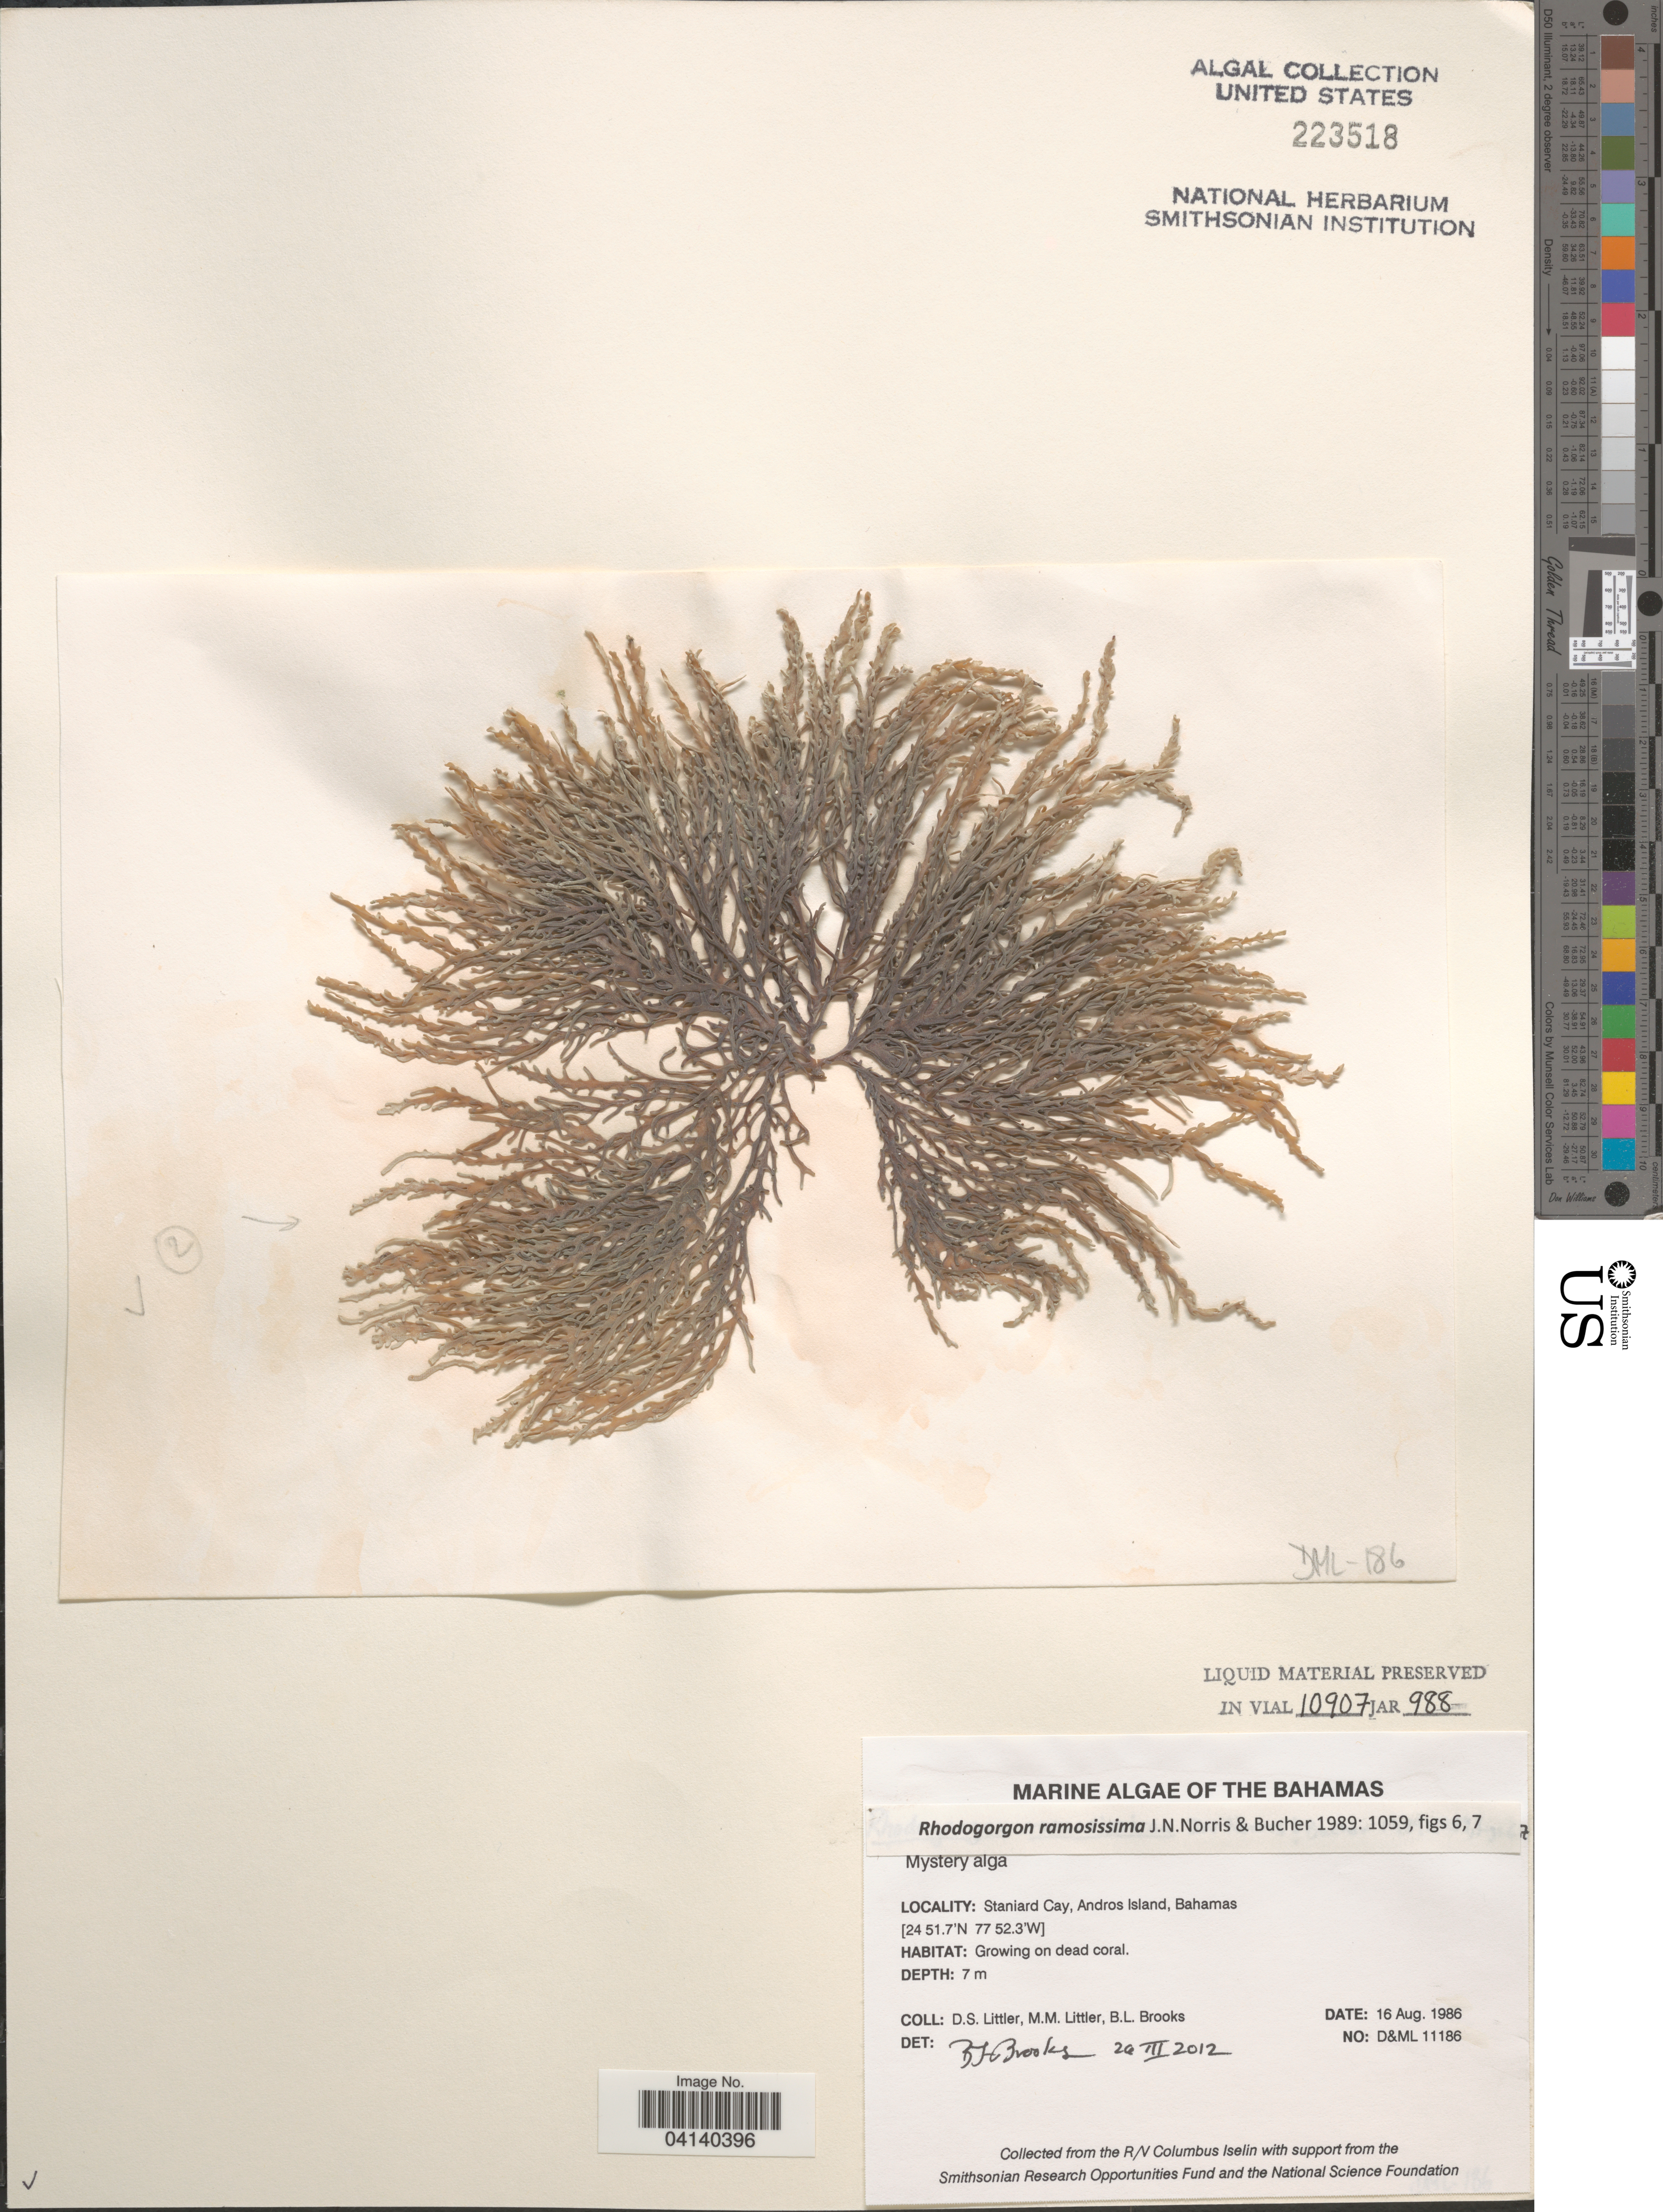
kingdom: Plantae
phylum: Rhodophyta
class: Florideophyceae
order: Rhodogorgonales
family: Rhodogorgonaceae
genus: Rhodogorgon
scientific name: Rhodogorgon ramosissima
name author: J.N. Norris & K.E. Bucher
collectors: D. S. Littler & B. Brooks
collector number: D&ML11186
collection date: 1986-08-16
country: Bahamas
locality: Staniard Cay, Andros Island.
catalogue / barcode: US 223518